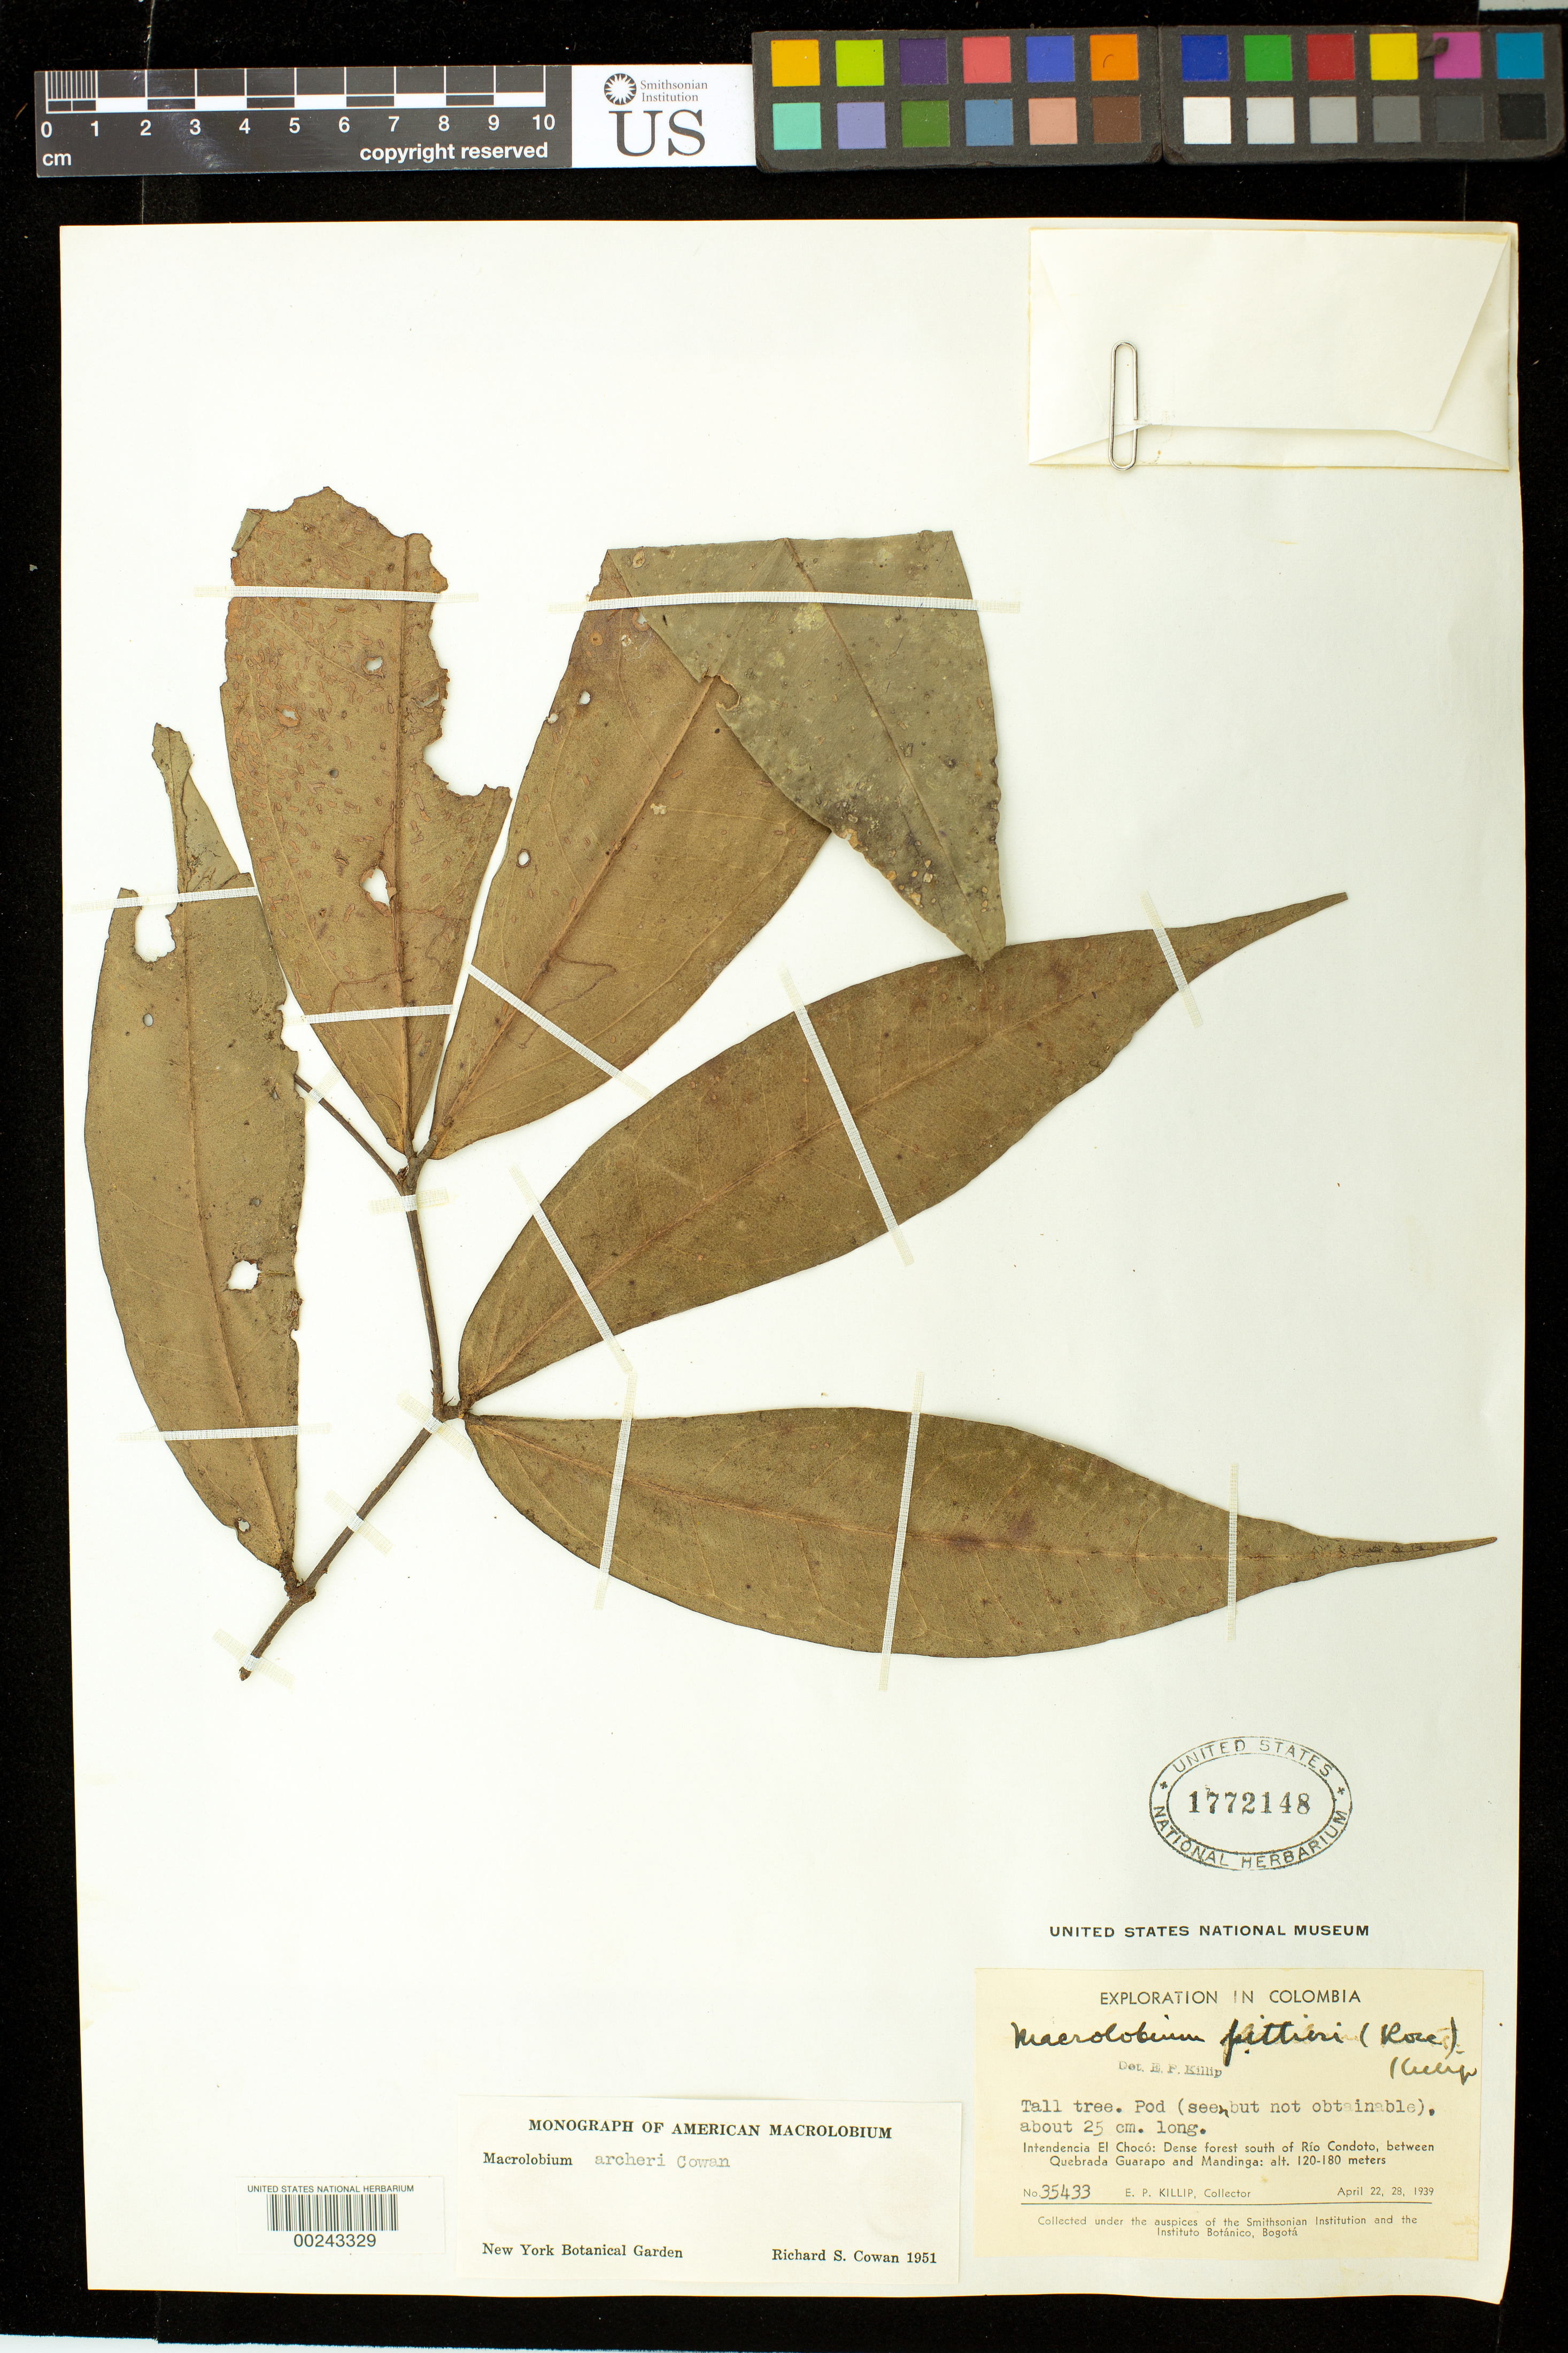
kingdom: Plantae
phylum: Tracheophyta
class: Magnoliopsida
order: Fabales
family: Fabaceae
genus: Macrolobium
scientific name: Macrolobium archeri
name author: R.S. Cowan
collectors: E. P. Killip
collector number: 35433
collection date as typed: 22 Apr 1939 and 28 Apr 1939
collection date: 1939-04-22,1939-04-28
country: Colombia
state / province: Chocó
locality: S of Rio Condoto, between Queqrada Guarapo and Mandinga.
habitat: Dense forest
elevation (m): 120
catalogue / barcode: US 1772148